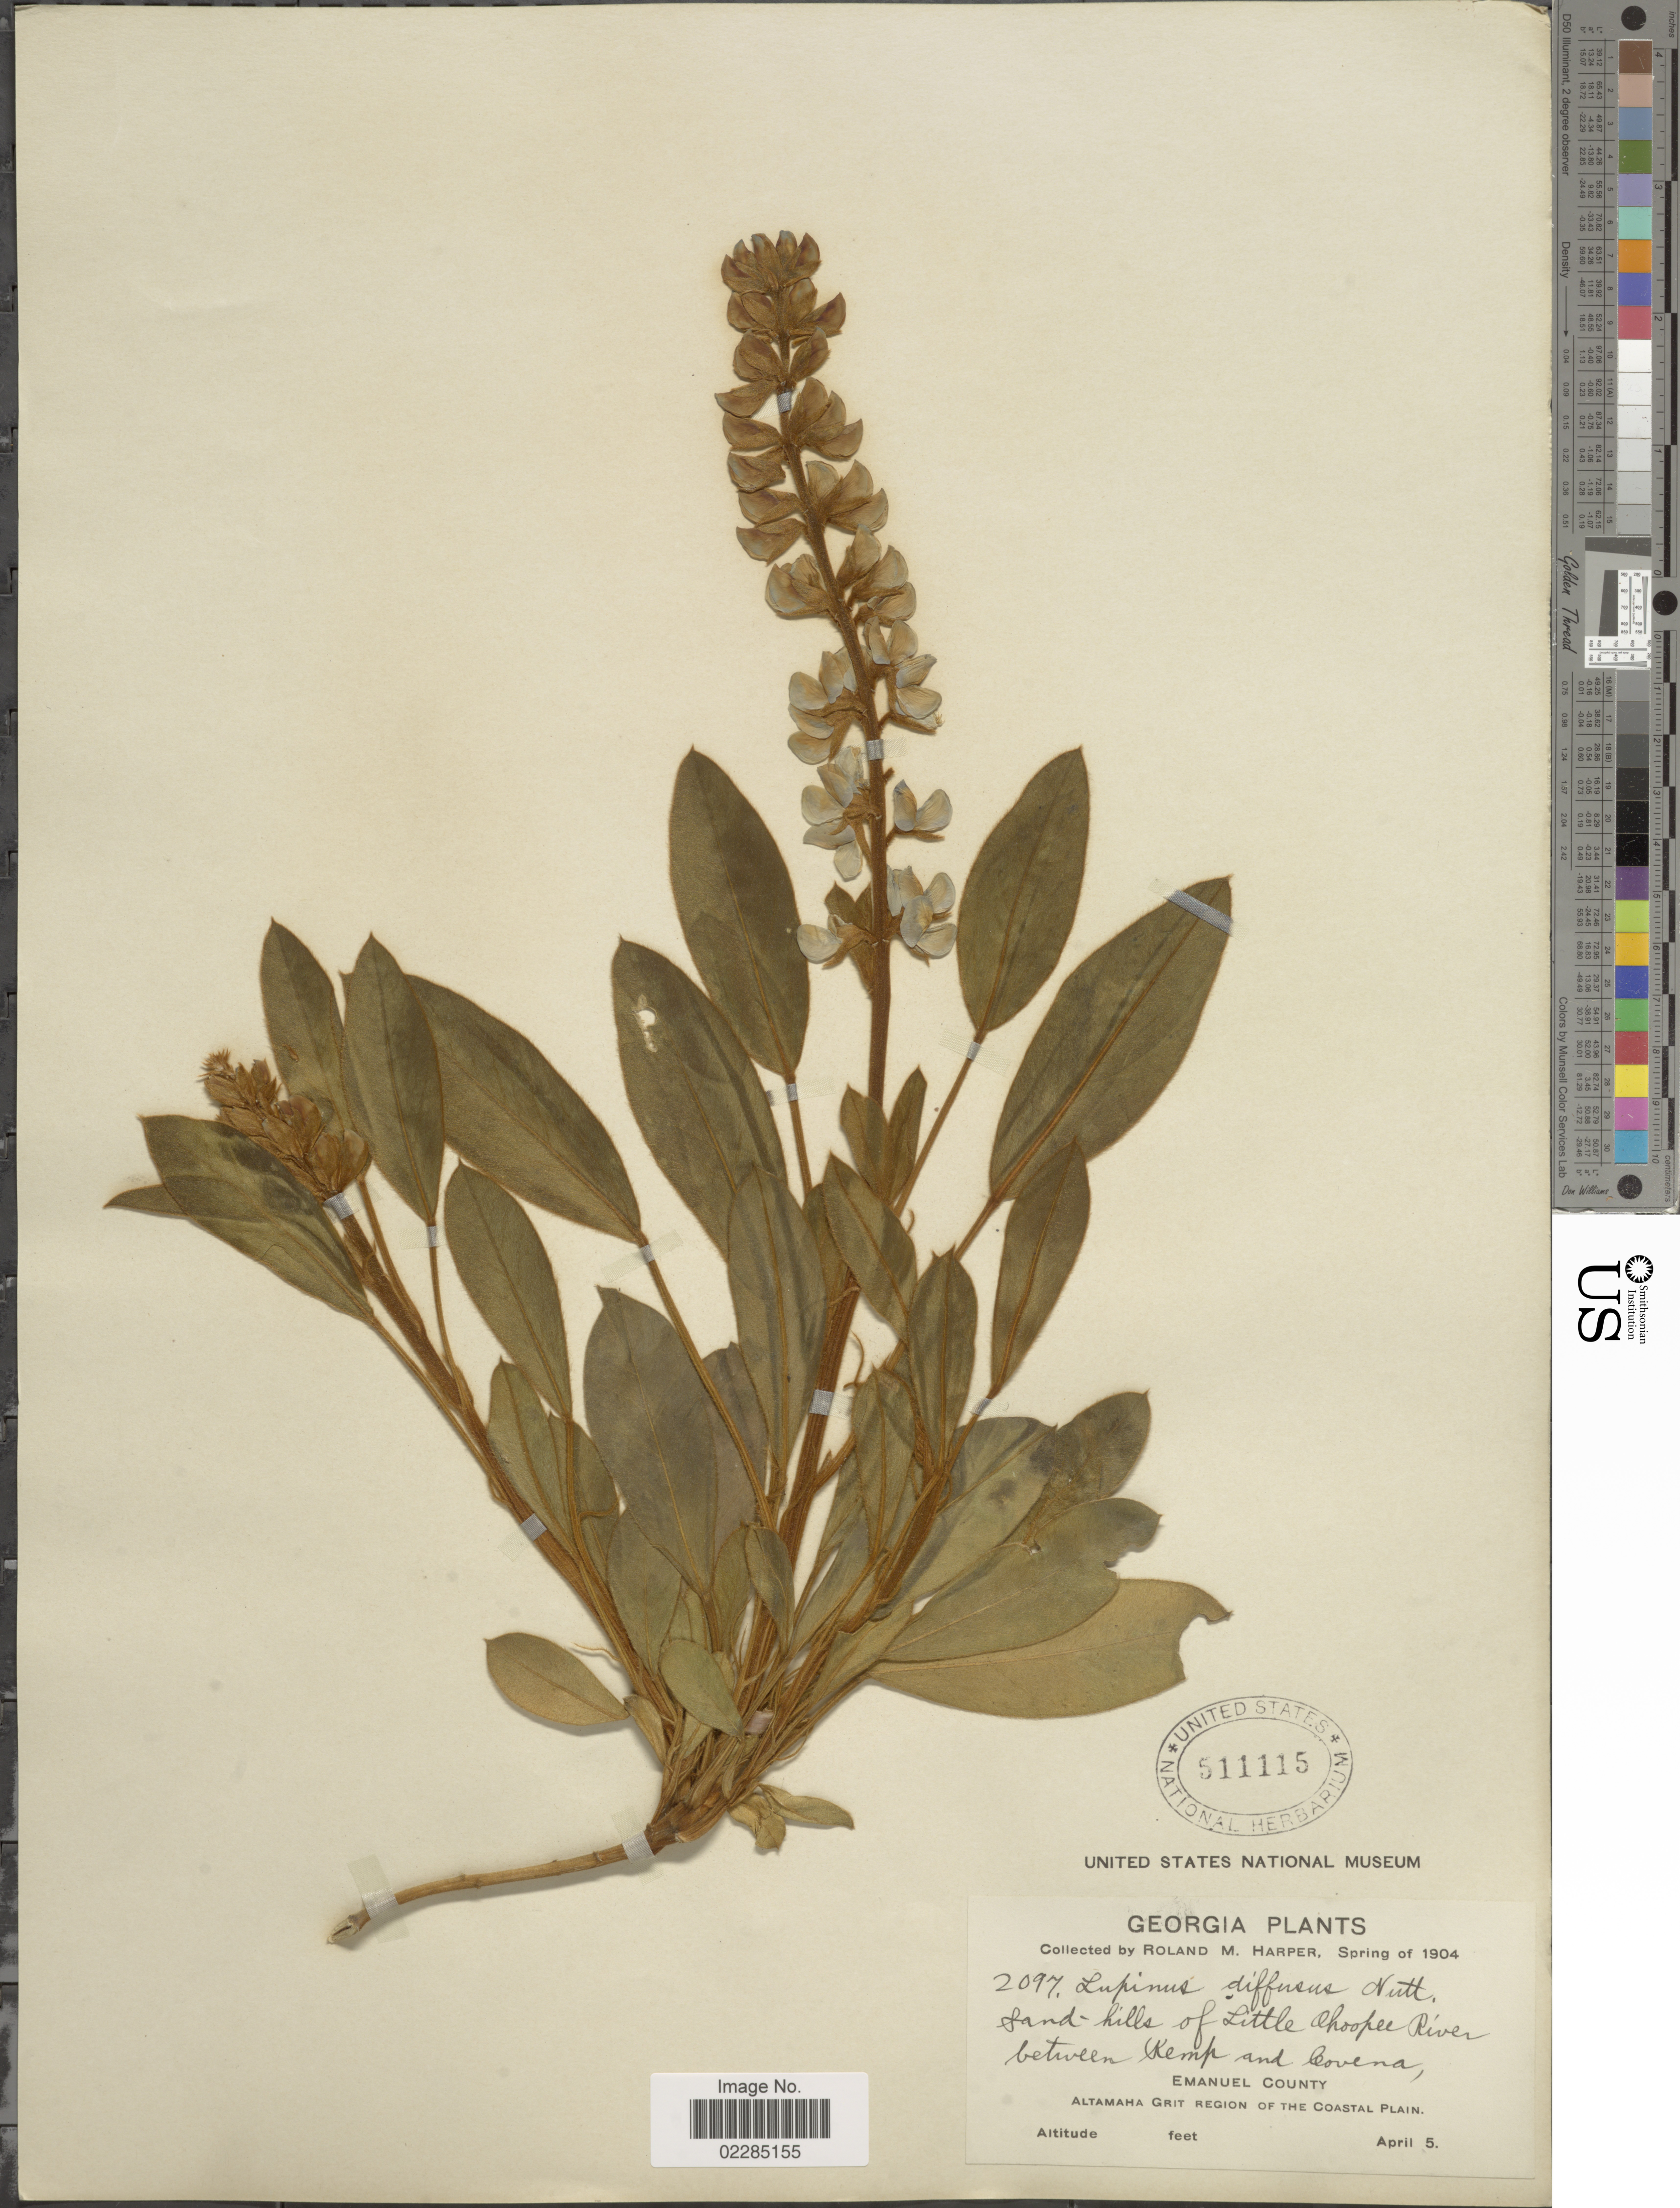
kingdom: Plantae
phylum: Tracheophyta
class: Magnoliopsida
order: Fabales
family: Fabaceae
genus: Lupinus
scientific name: Lupinus diffusus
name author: Nutt.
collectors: R. M. Harper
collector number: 2097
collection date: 1904-04-05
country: United States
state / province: Georgia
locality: Sand-hills of Little Ohopee River between Kemp and Covena, Emanuel County. Altamaha Grit Region of the Coastal Plain.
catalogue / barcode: US 511115